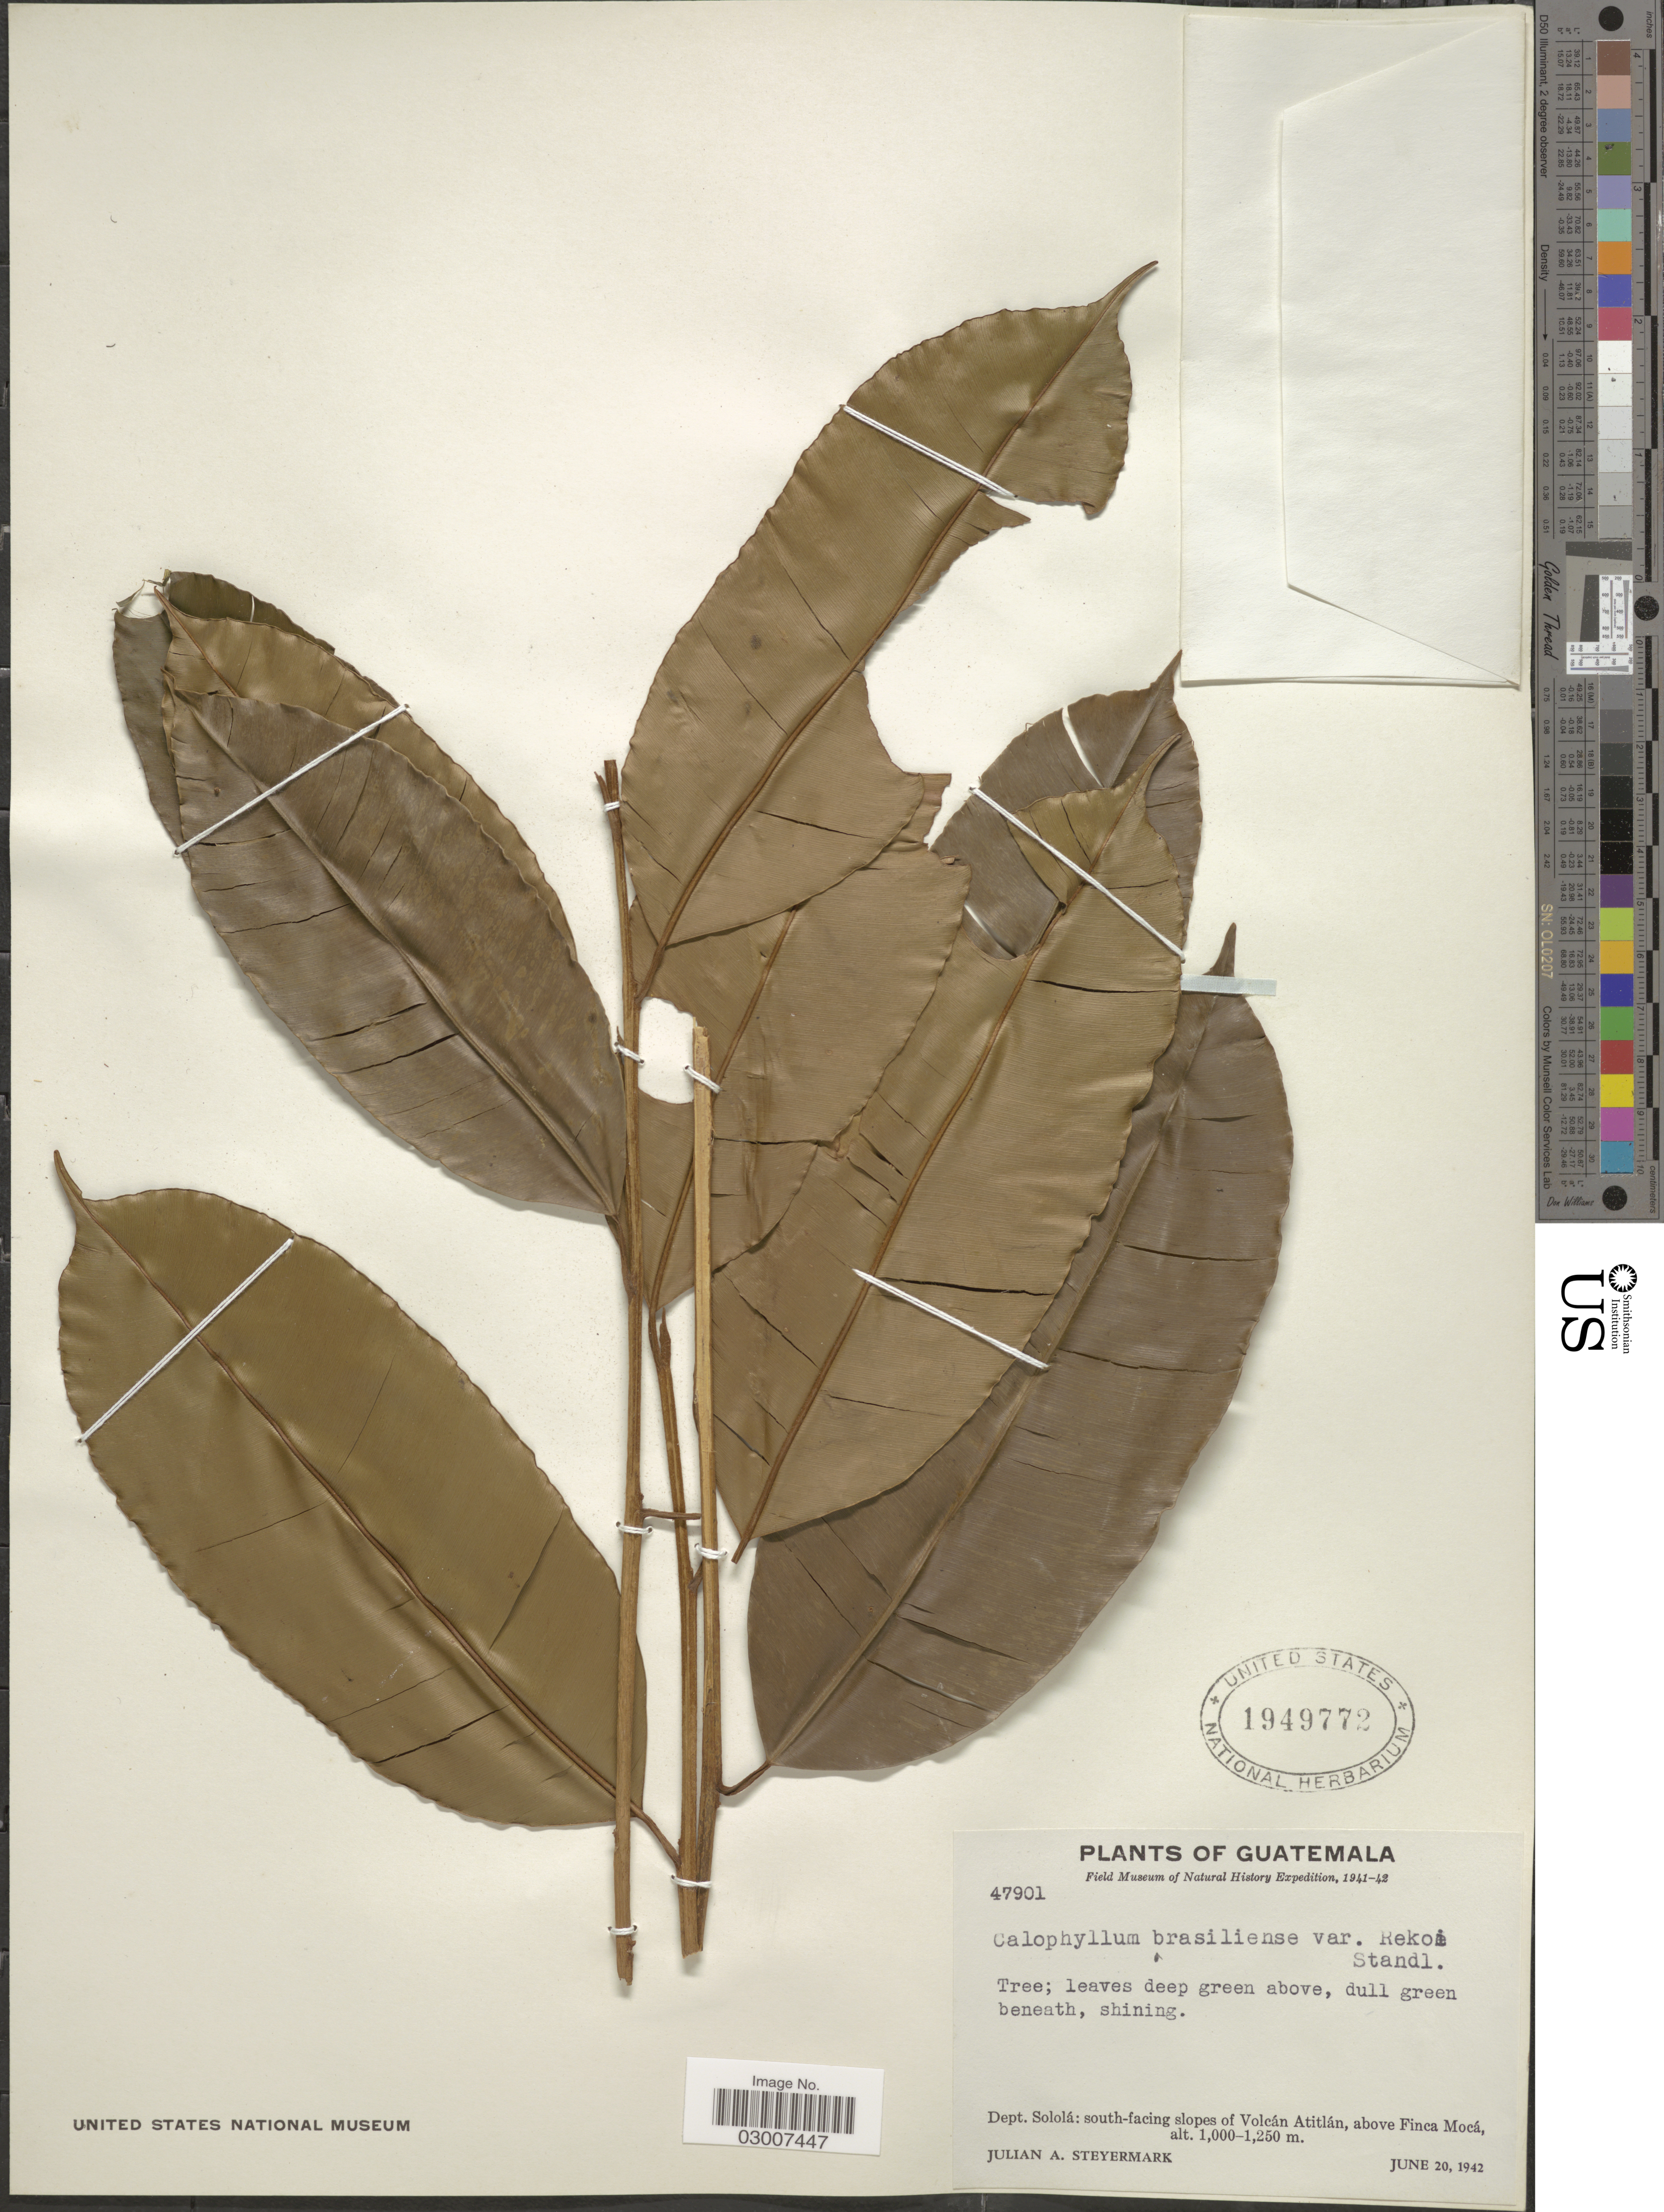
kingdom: Plantae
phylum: Tracheophyta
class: Magnoliopsida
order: Malpighiales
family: Calophyllaceae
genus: Calophyllum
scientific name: Calophyllum brasiliense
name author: Cambess.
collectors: J. Steyermark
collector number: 47901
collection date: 1942-06-20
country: Guatemala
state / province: Sololá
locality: Dept. Sololá: south-facing slopes of Volcán Atitlán, above Finca Mocá.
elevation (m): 1000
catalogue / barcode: US 1949772